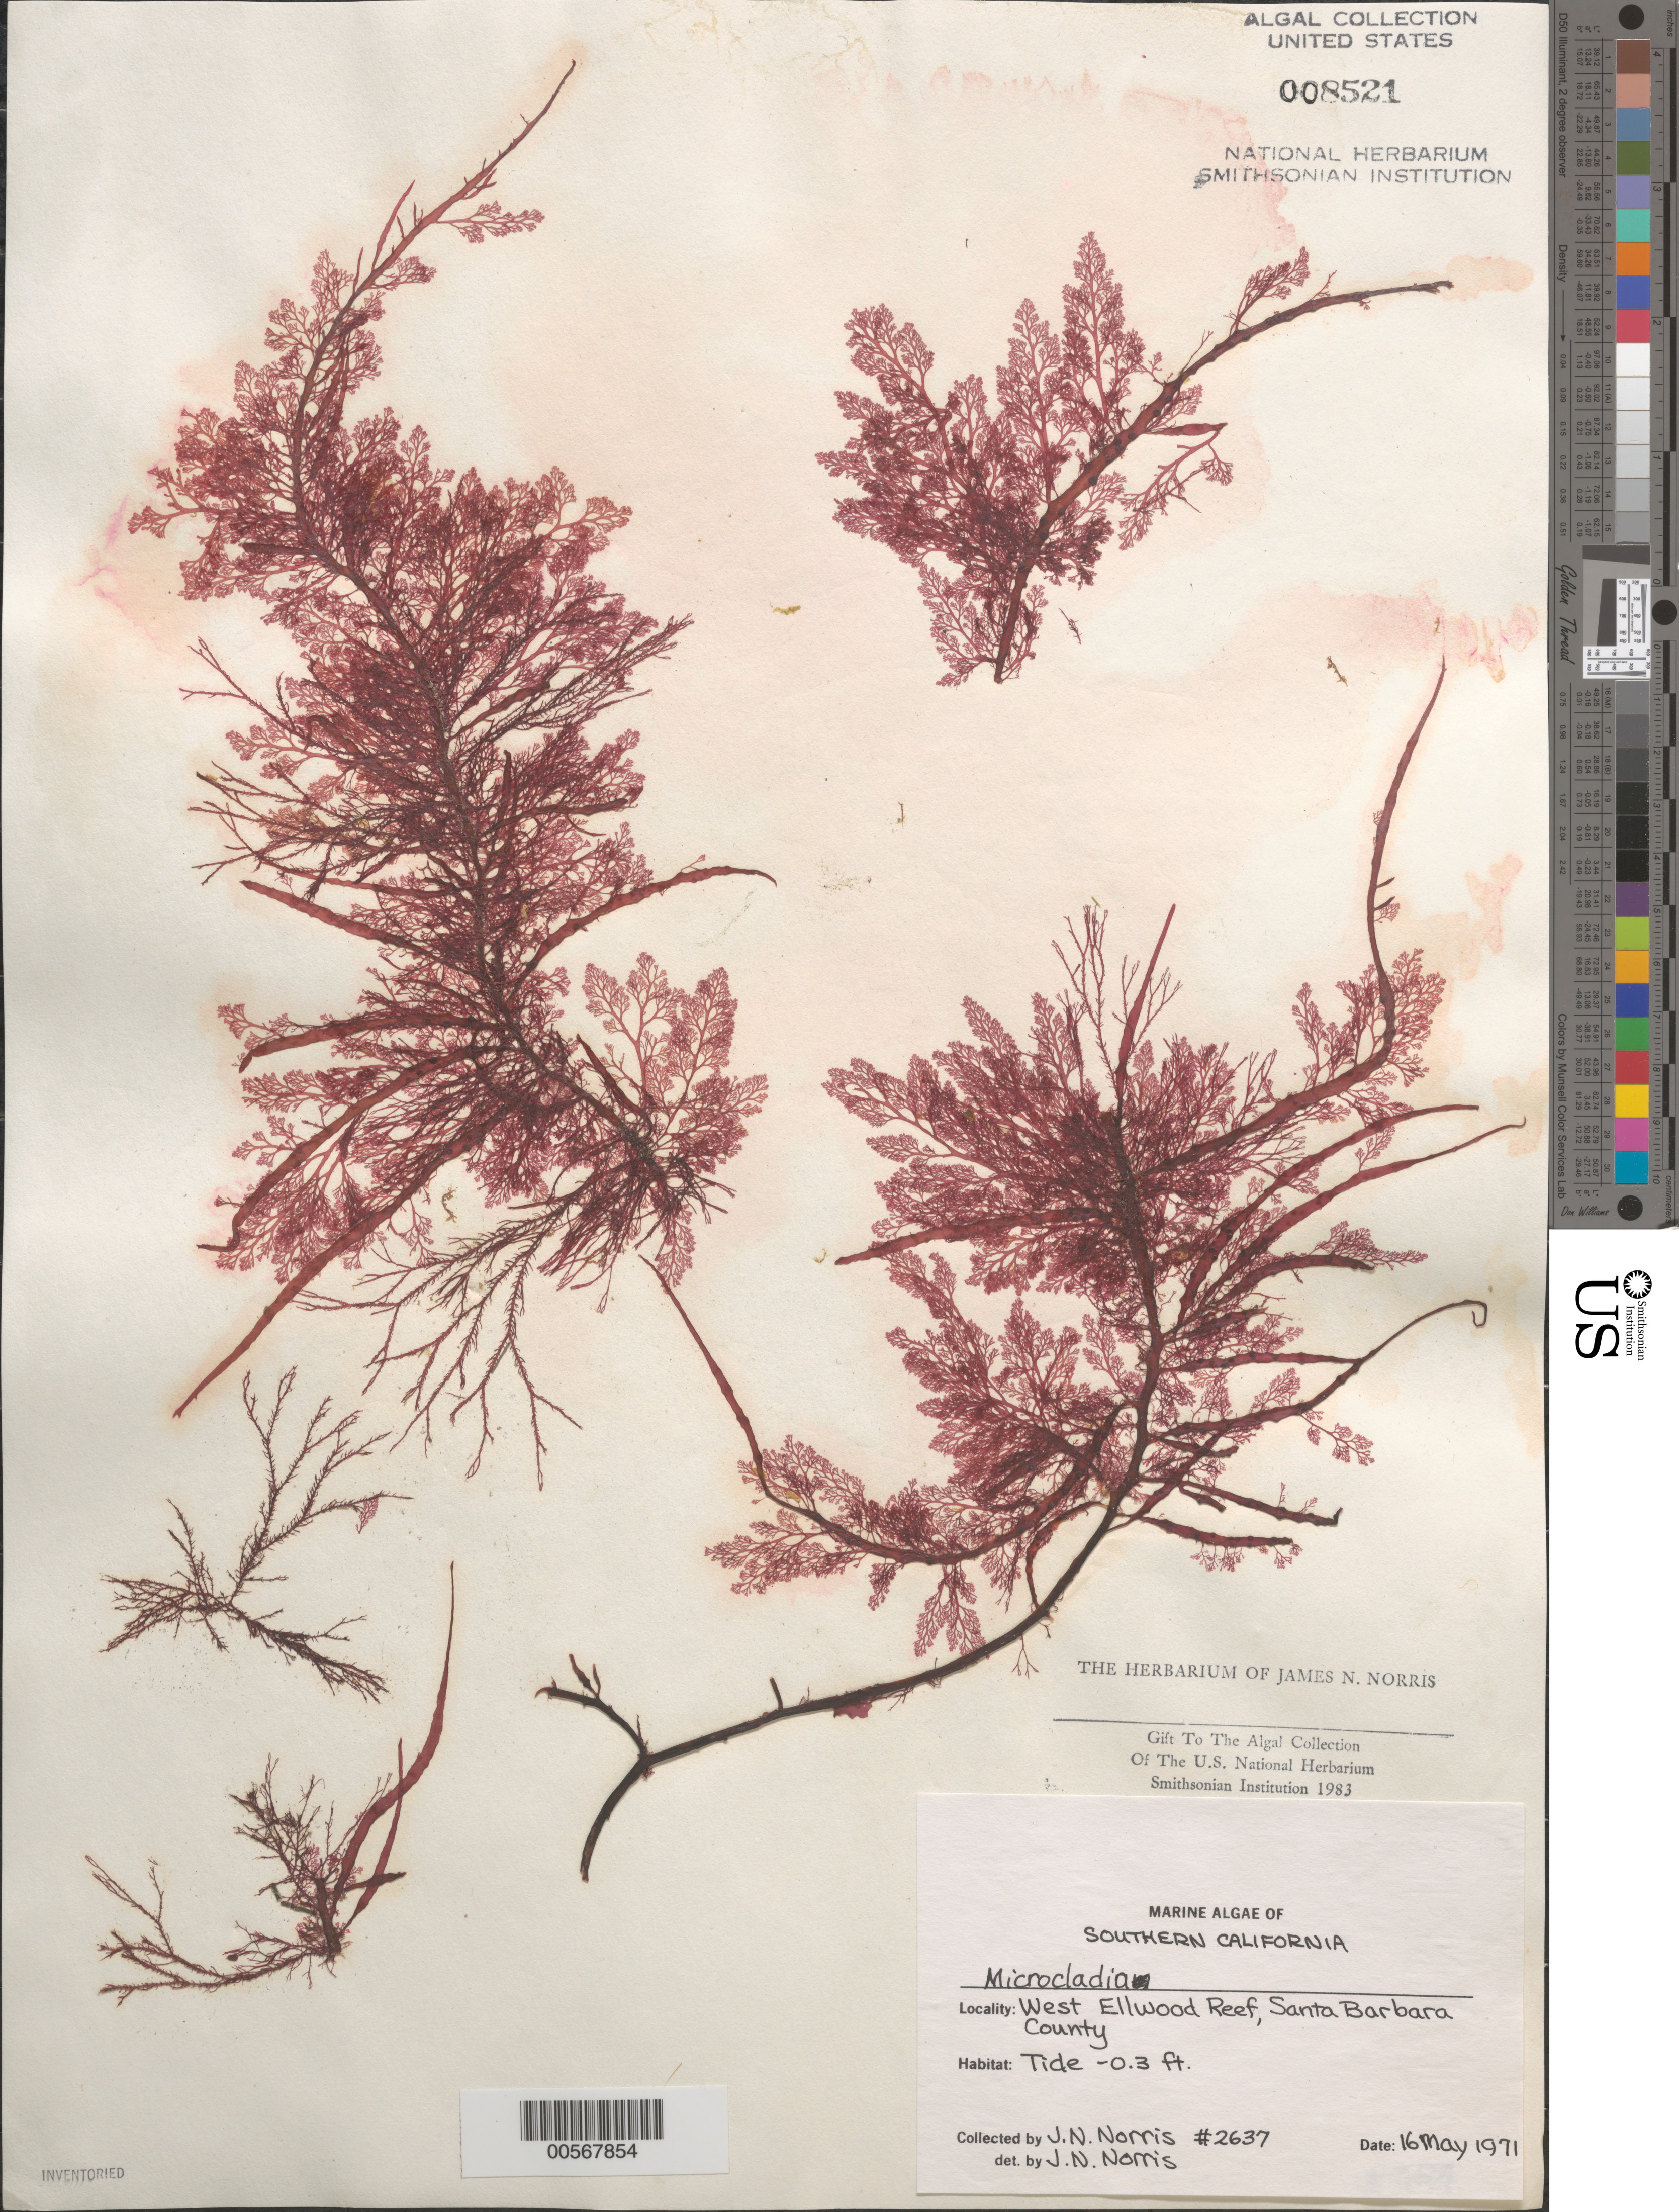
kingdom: Plantae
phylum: Rhodophyta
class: Florideophyceae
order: Ceramiales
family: Ceramiaceae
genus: Microcladia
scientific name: Microcladia sp.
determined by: Norris, James N.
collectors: J. N. Norris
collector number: JN-2637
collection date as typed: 16 May 1971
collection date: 1971-05-16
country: United States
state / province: California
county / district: Santa Barbara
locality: West Ellwood Reef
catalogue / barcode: US 8521